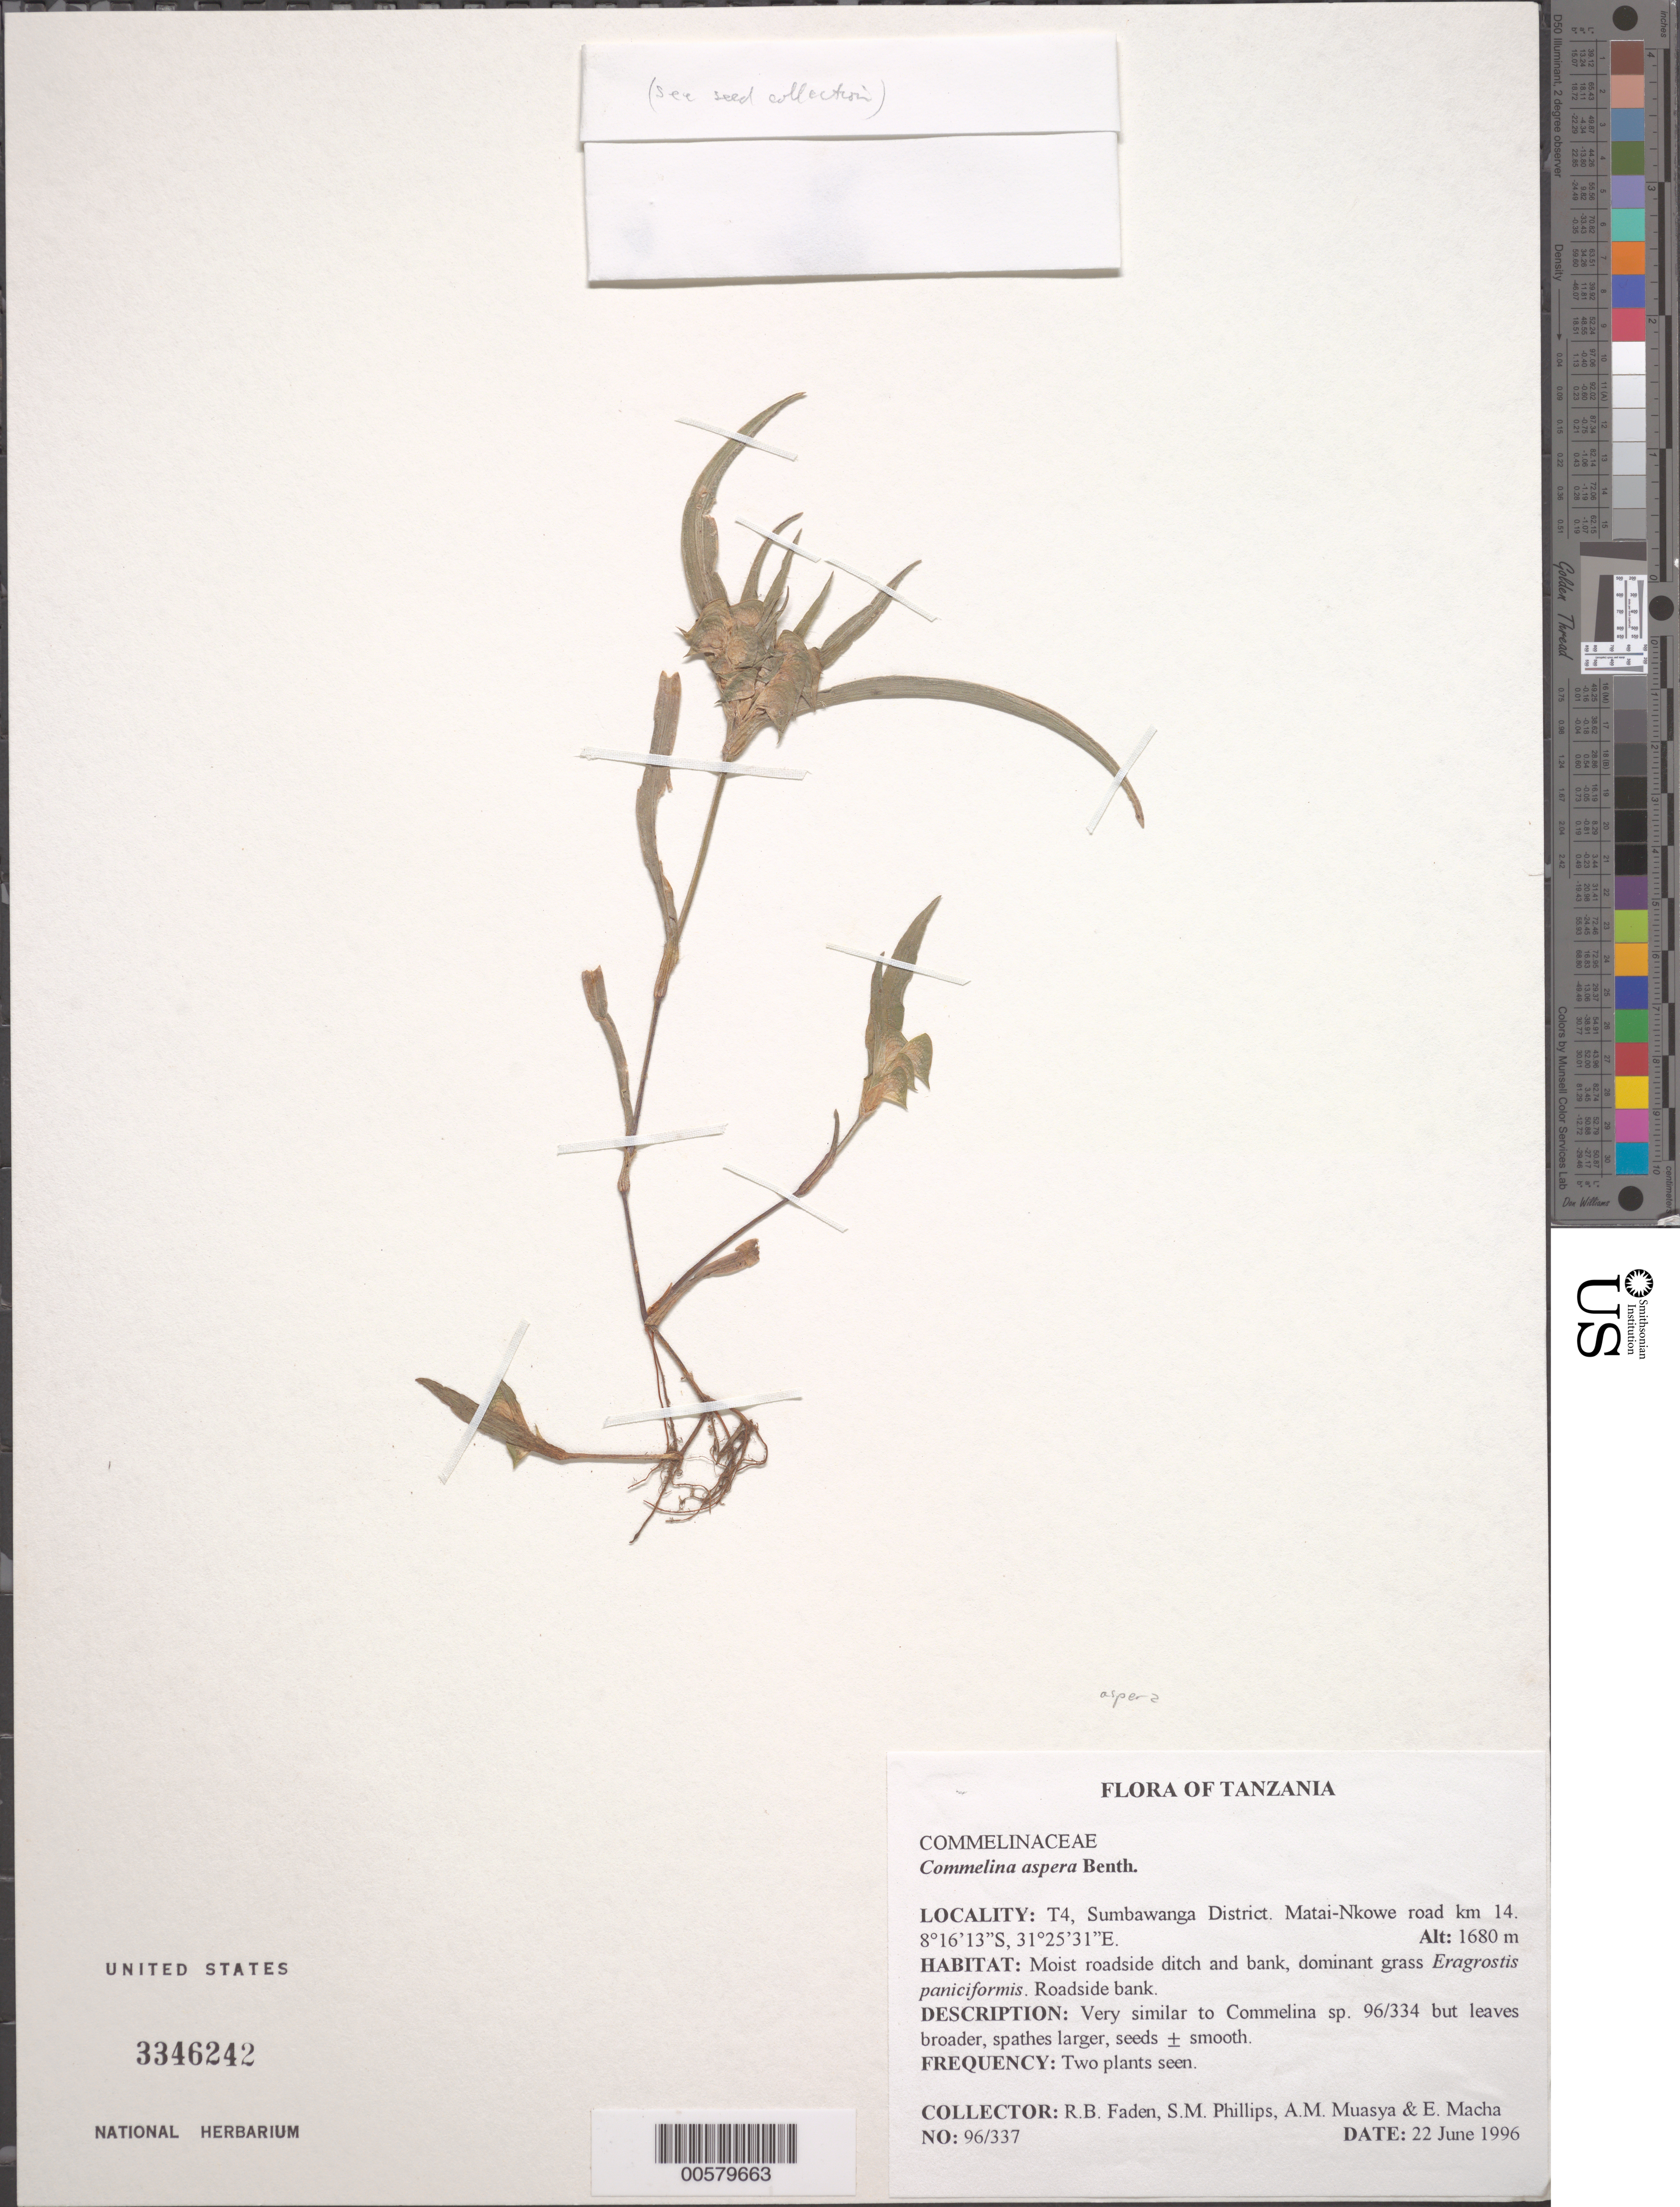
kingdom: Plantae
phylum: Tracheophyta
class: Liliopsida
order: Commelinales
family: Commelinaceae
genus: Commelina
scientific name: Commelina aspera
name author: G. Don ex Benth.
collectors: R. B. Faden, S. M. Phillips, A. Muasya & E. Macha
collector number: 96/337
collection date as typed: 22 Jun 1996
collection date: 1996-06-22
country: Tanzania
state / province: Rukwa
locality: Sumbawanga dist., matai-nkowe road, km 14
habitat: Moist roadside ditch and bank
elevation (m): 1680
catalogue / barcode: US 3346242